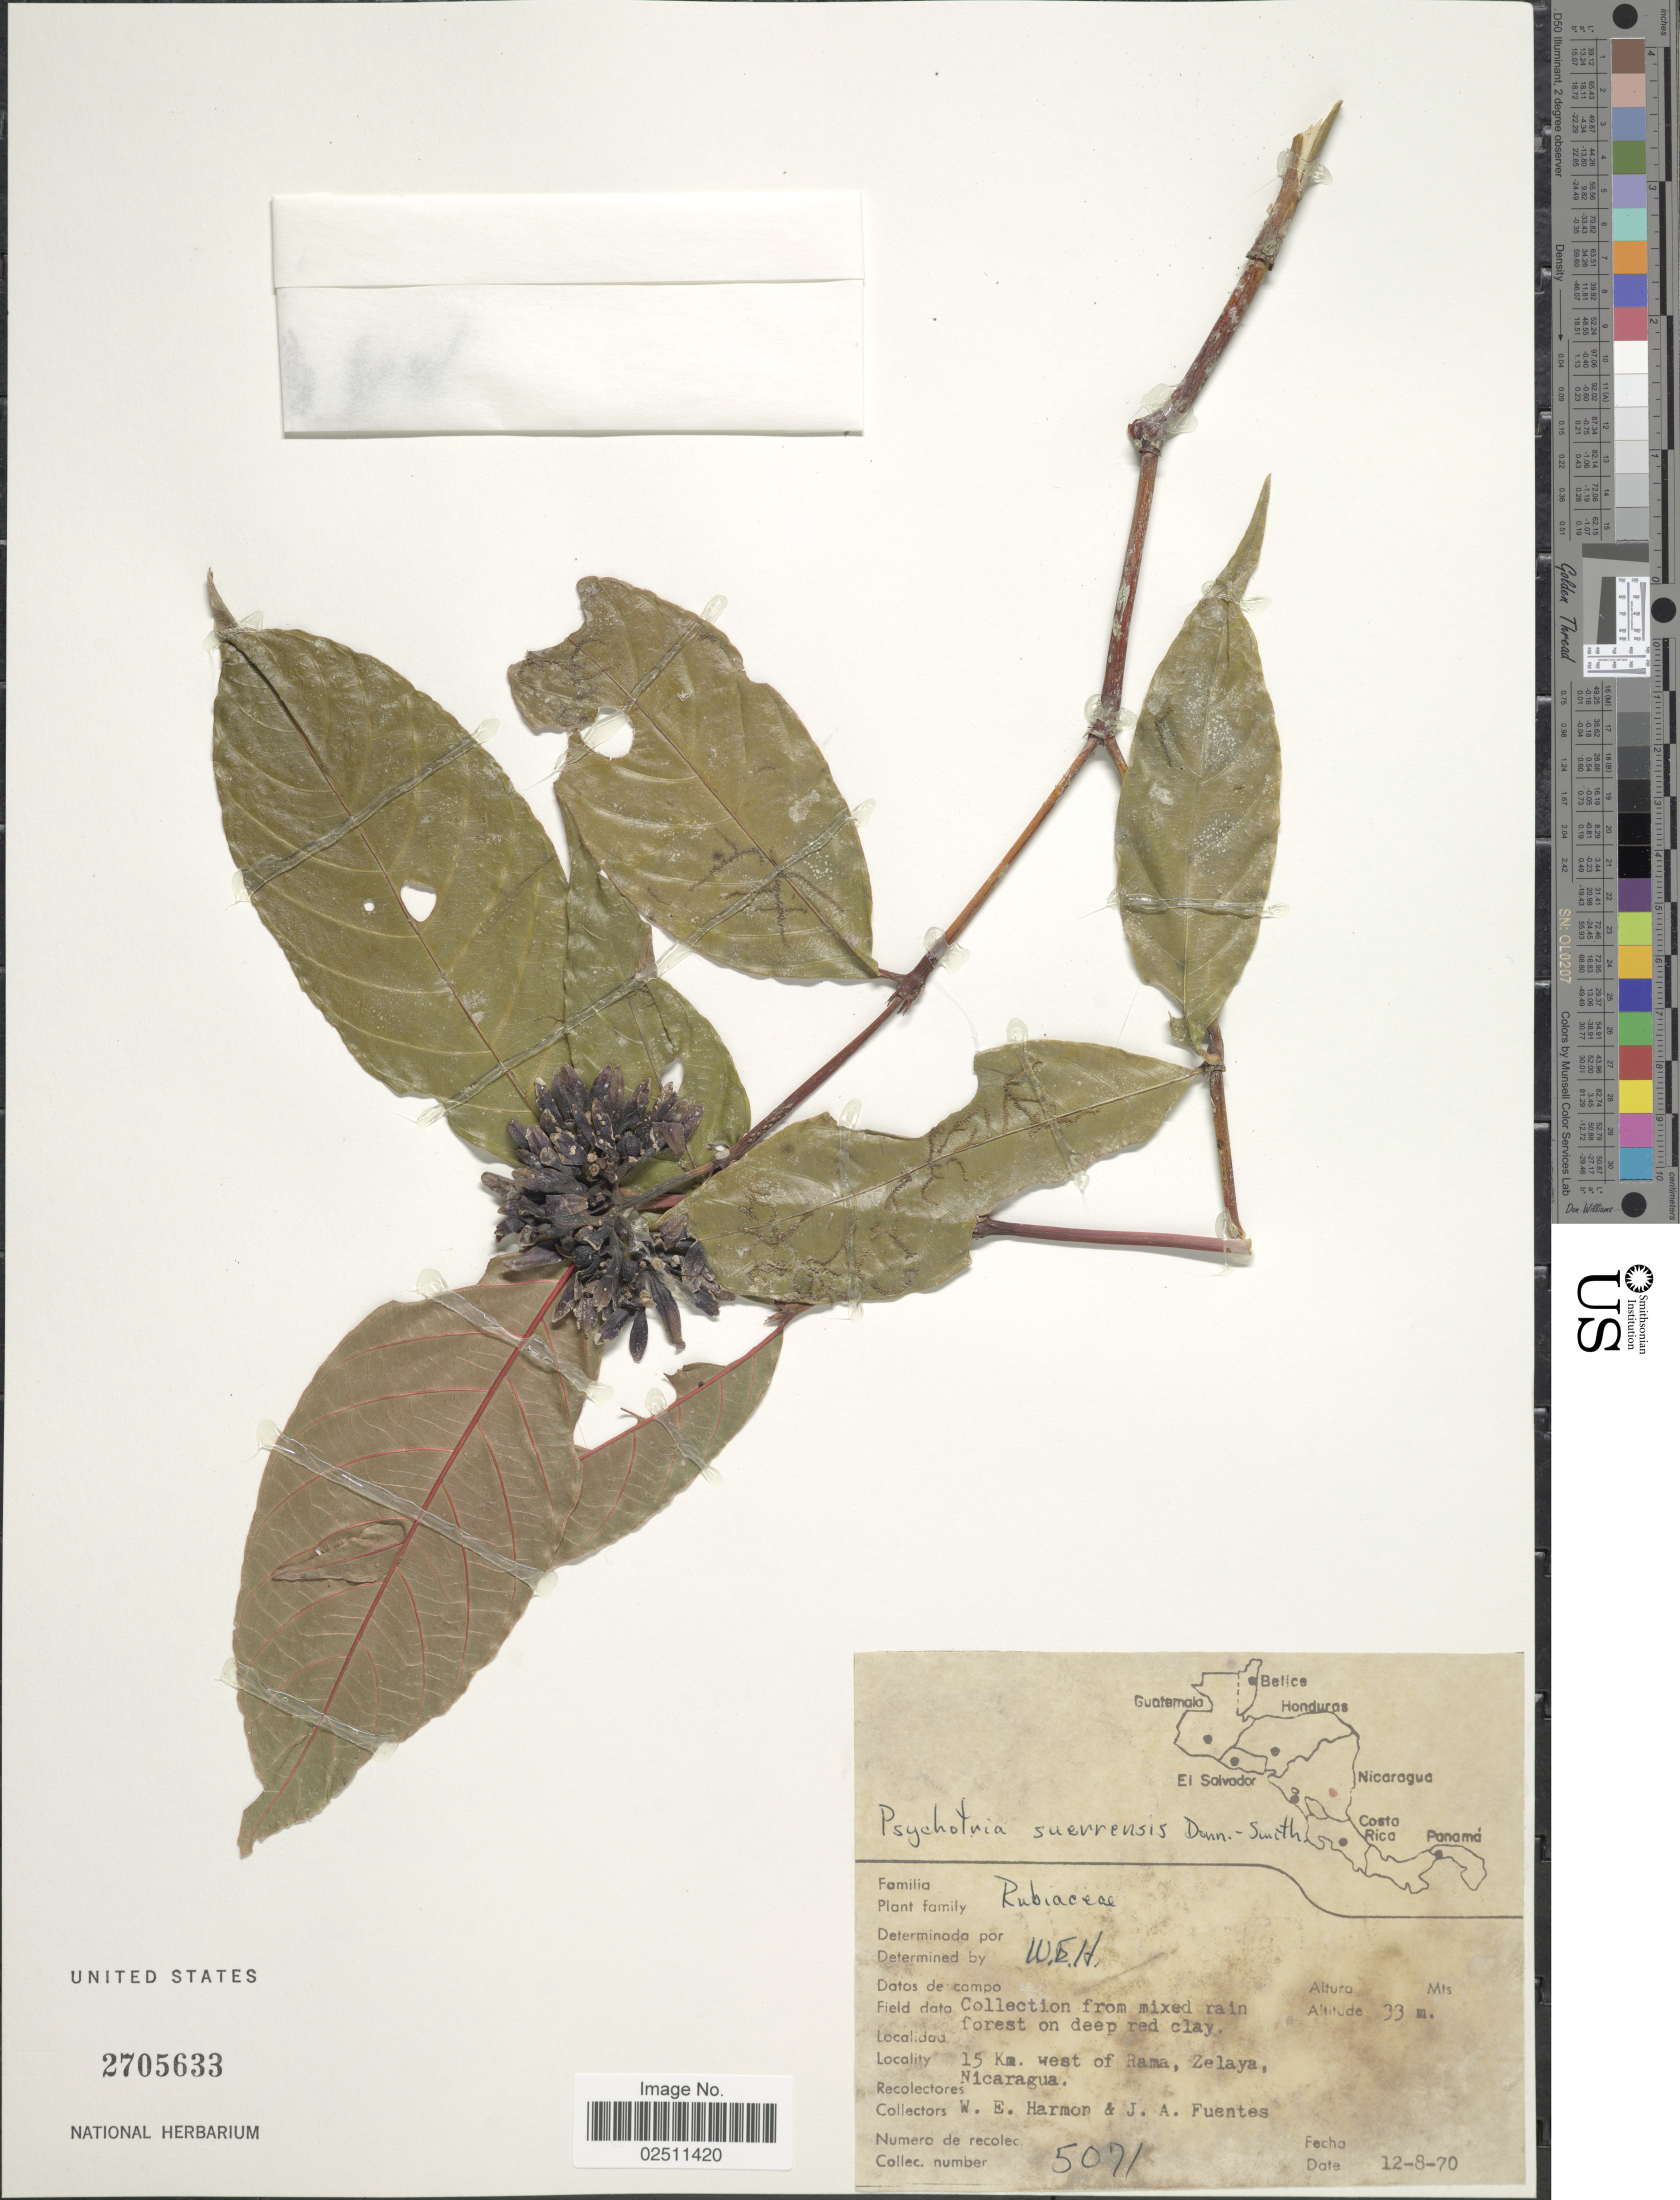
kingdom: Plantae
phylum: Tracheophyta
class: Magnoliopsida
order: Gentianales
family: Rubiaceae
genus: Psychotria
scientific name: Psychotria suerrensis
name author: Donn. Sm.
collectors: W. E. Harmon & J. Fuentes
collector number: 5071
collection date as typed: Transcribed d/m/y: 12/8/70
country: Nicaragua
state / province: Atlantico Sur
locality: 15 Km. west of Rama, Zelaya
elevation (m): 33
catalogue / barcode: US 2705633